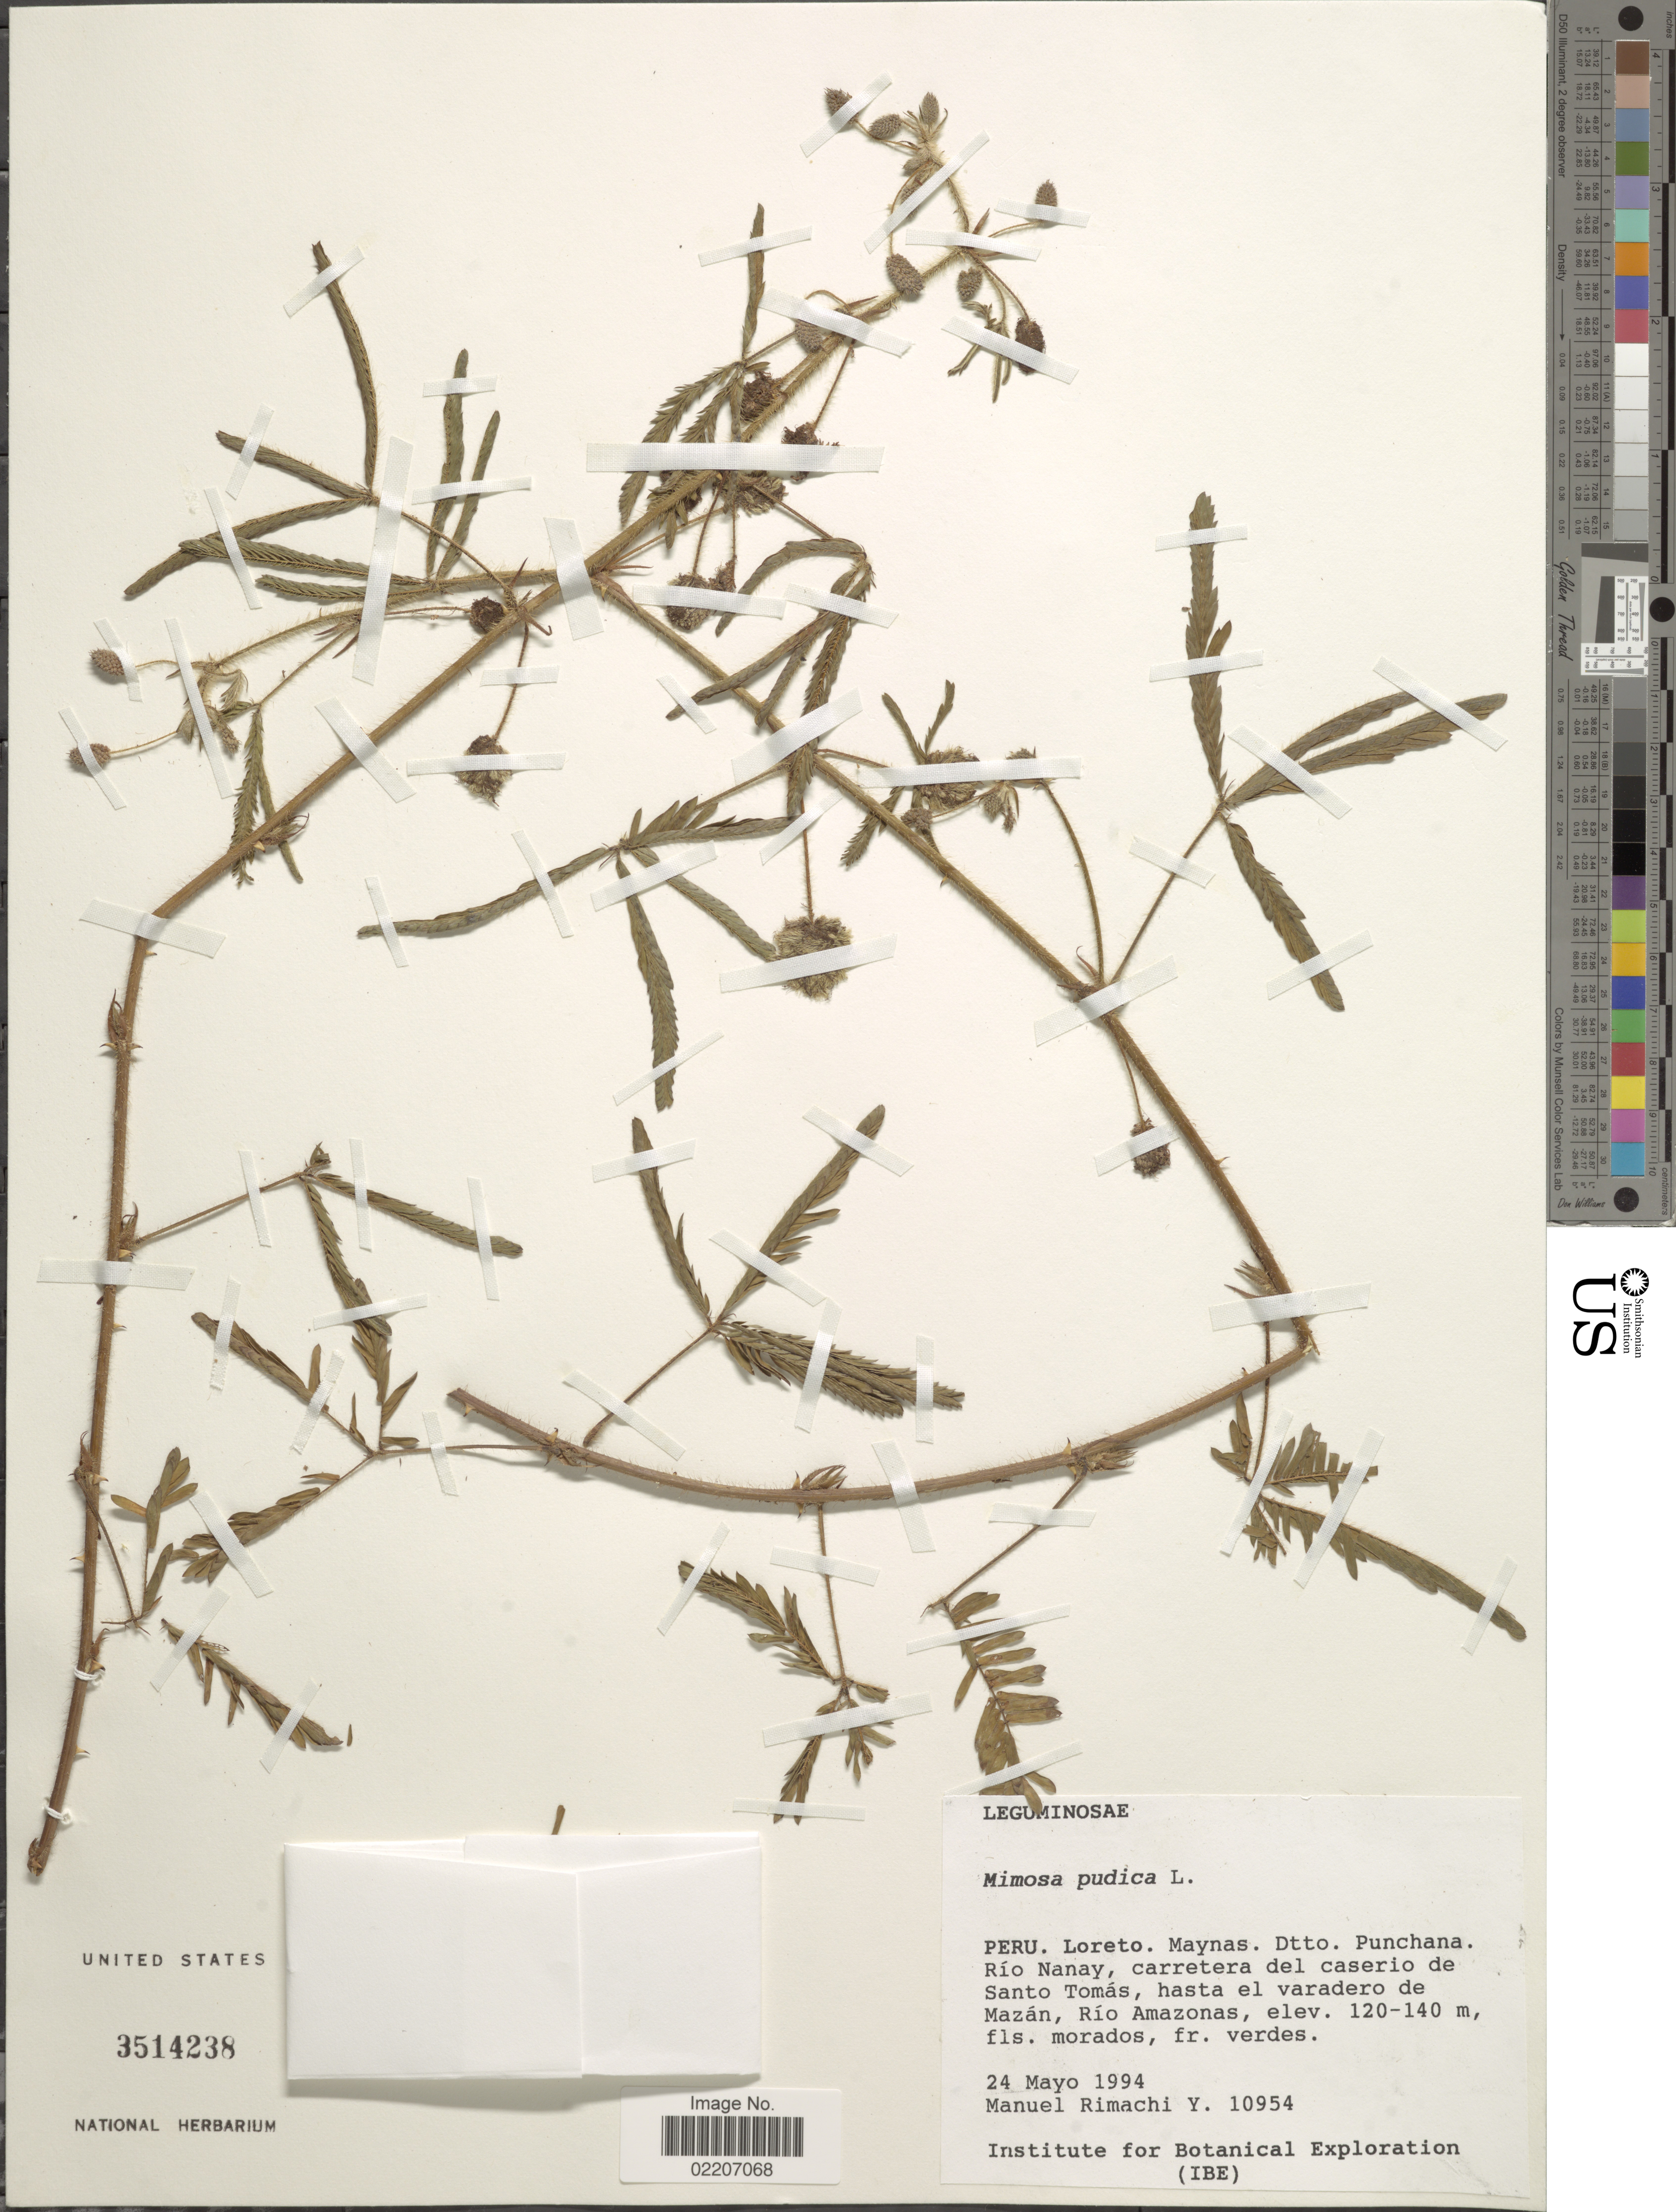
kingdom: Plantae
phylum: Tracheophyta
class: Magnoliopsida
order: Fabales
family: Fabaceae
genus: Mimosa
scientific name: Mimosa pudica var. tetrandra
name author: L.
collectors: M. Rimachi Y.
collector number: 10954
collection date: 1994-05-24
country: Peru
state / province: Loreto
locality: Maynas, Dtto. Punchana, Rio Nanay, carretera del caserio de Santo Tomas, hasta el varadero de Mazan, Rio Amazonas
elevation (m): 120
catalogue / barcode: US 3514238